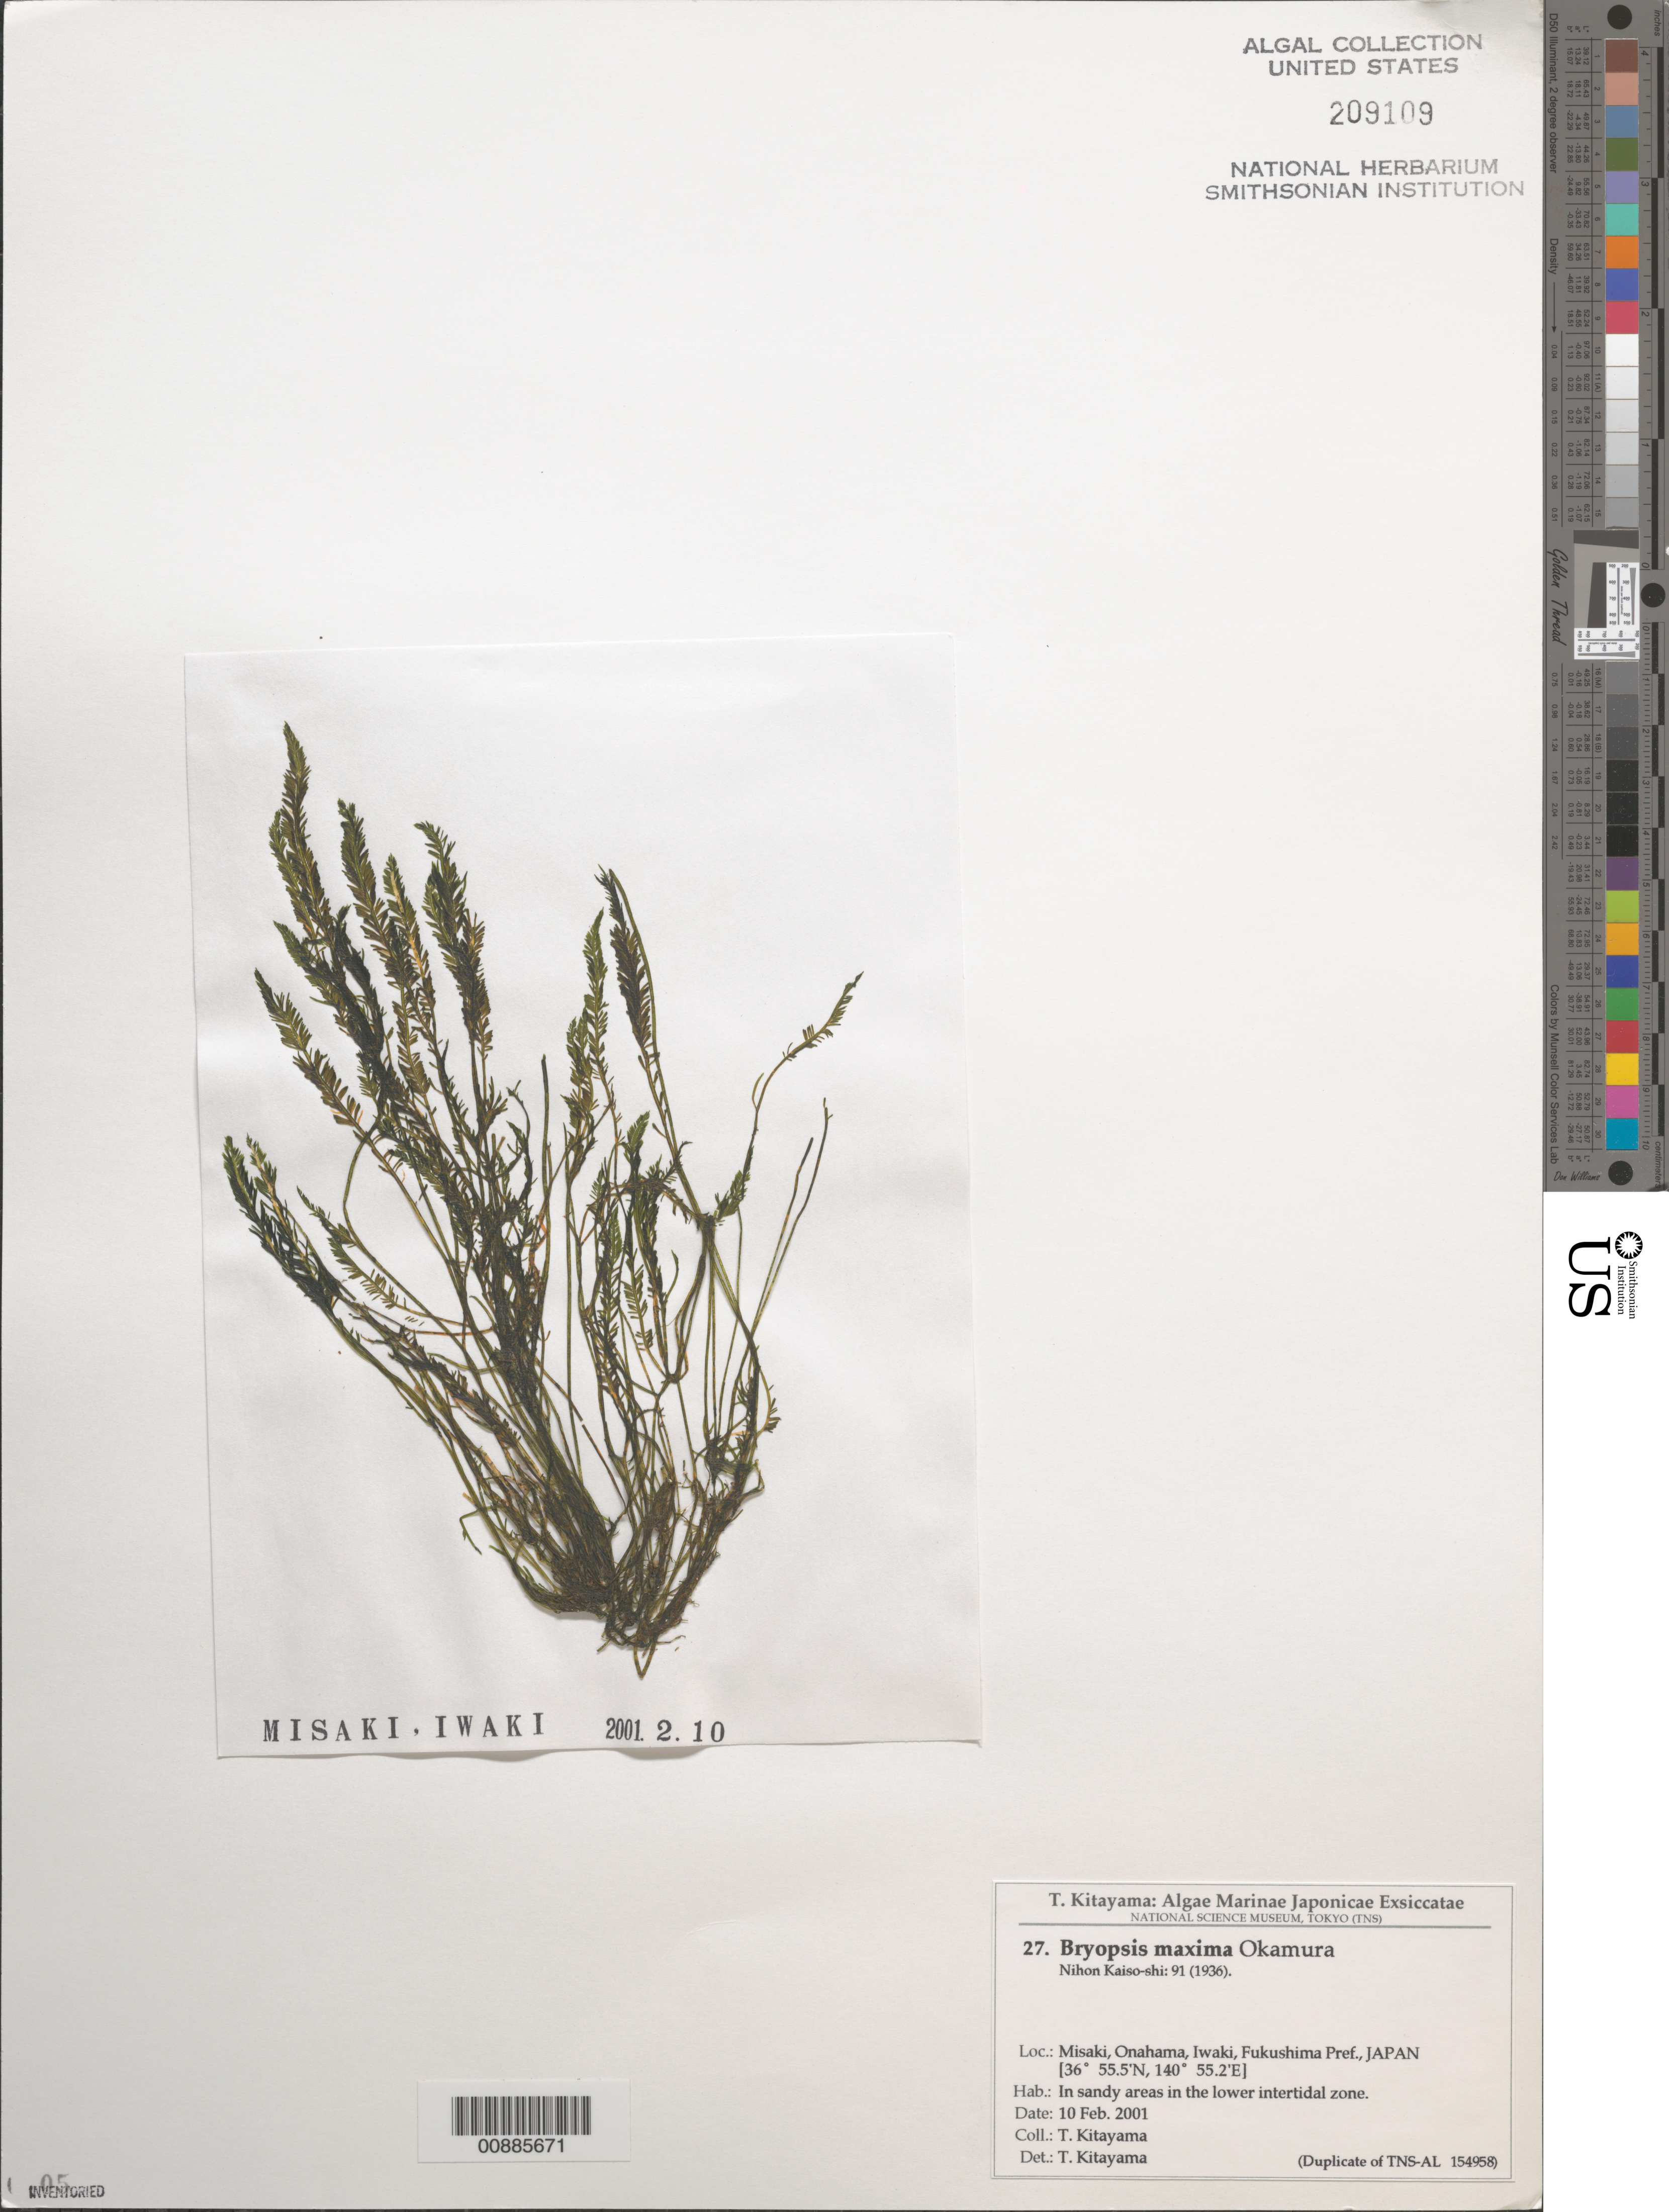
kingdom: Plantae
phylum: Chlorophyta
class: Ulvophyceae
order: Bryopsidales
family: Bryopsidaceae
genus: Bryopsis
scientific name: Bryopsis maxima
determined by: Kitayama, T.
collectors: T. Kitayama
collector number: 27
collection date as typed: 10 Feb 2001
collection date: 2001-02-10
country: Japan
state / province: Hukusima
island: Honshu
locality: Misaki, Onahama, Iwaki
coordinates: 36 55.5' N, 140 55.2' E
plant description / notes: Kitayama, T., Algae Marinae Japonicae Exsiccatae, Fasc. II (Nos. 26-50)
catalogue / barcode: US 209109